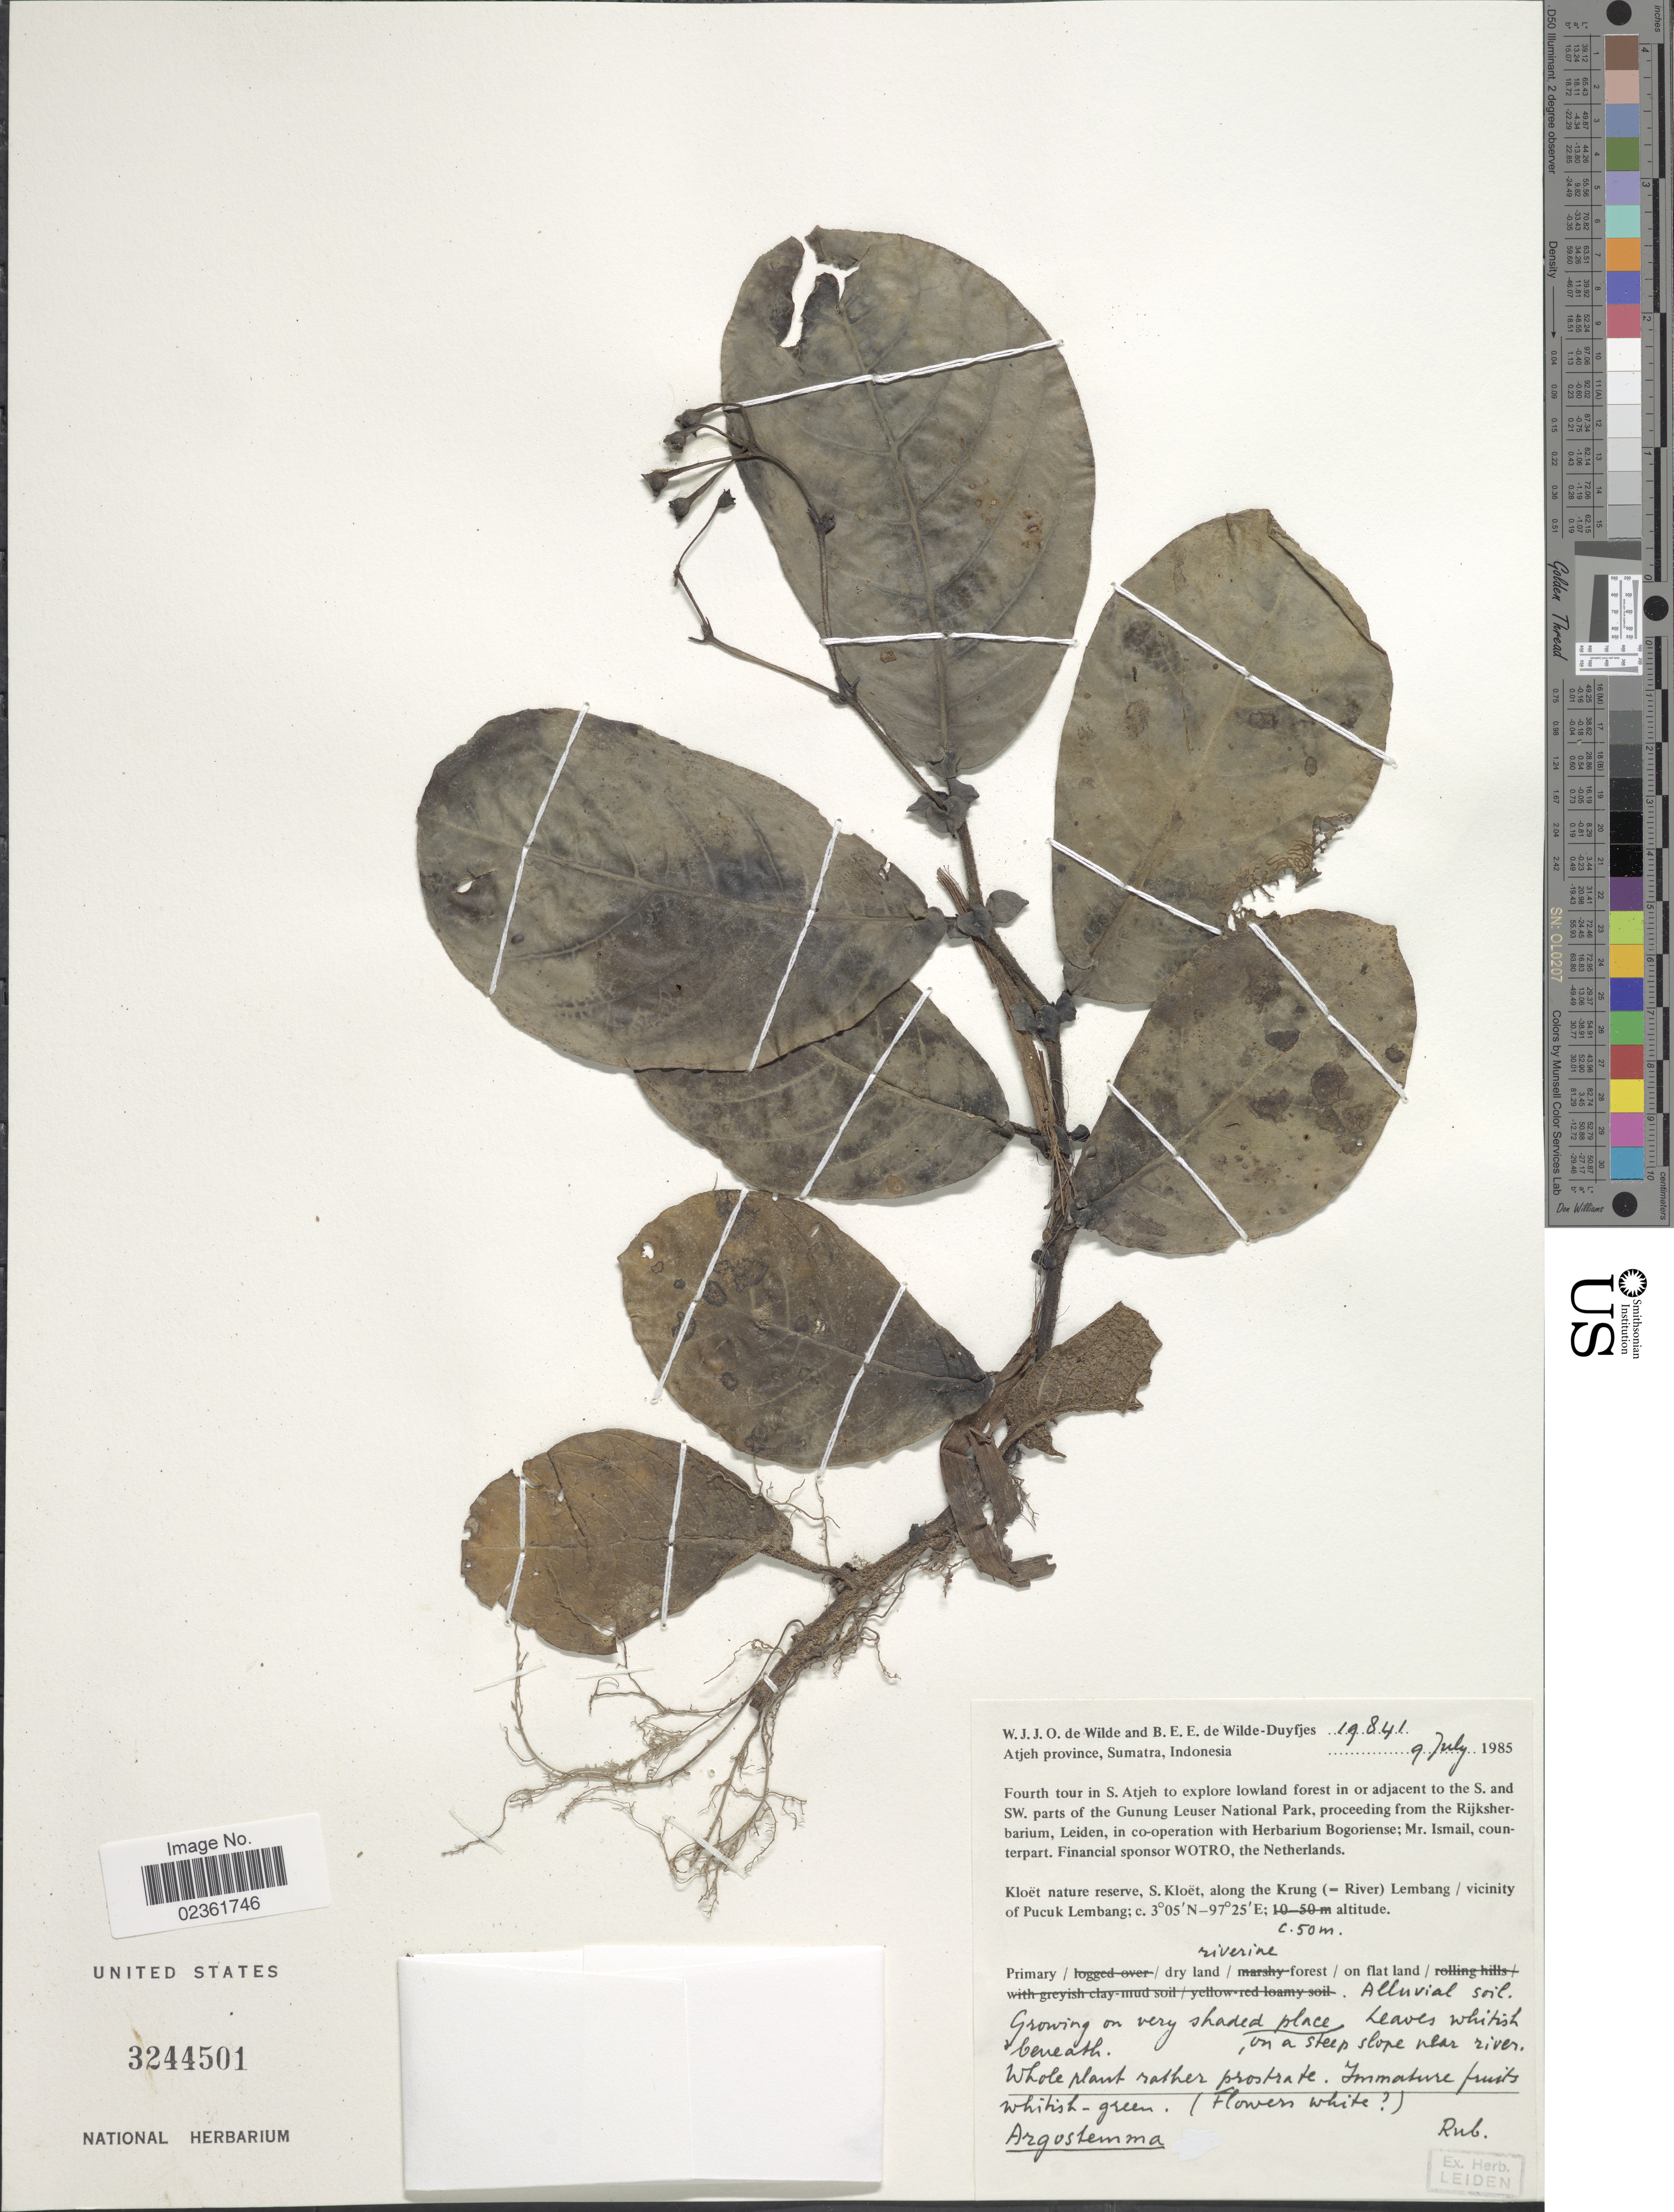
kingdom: Plantae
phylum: Tracheophyta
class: Magnoliopsida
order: Gentianales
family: Rubiaceae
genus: Argostemma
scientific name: Argostemma sp.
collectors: W. J. de Wilde & B. E. de Wilde-Duyfjes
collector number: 19841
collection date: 1985-07-09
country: Indonesia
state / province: Sumatra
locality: Atjeh province, S. Atjeh, in or adjacent to the S. and SW. part of the Gunung Leuser National Park, Kloet nature reserve, S. Kloet, along the Krung (=River) Lembang/vicinity of Pucuk Lembang, on a steep slope near river.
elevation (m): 50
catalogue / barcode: US 3244501